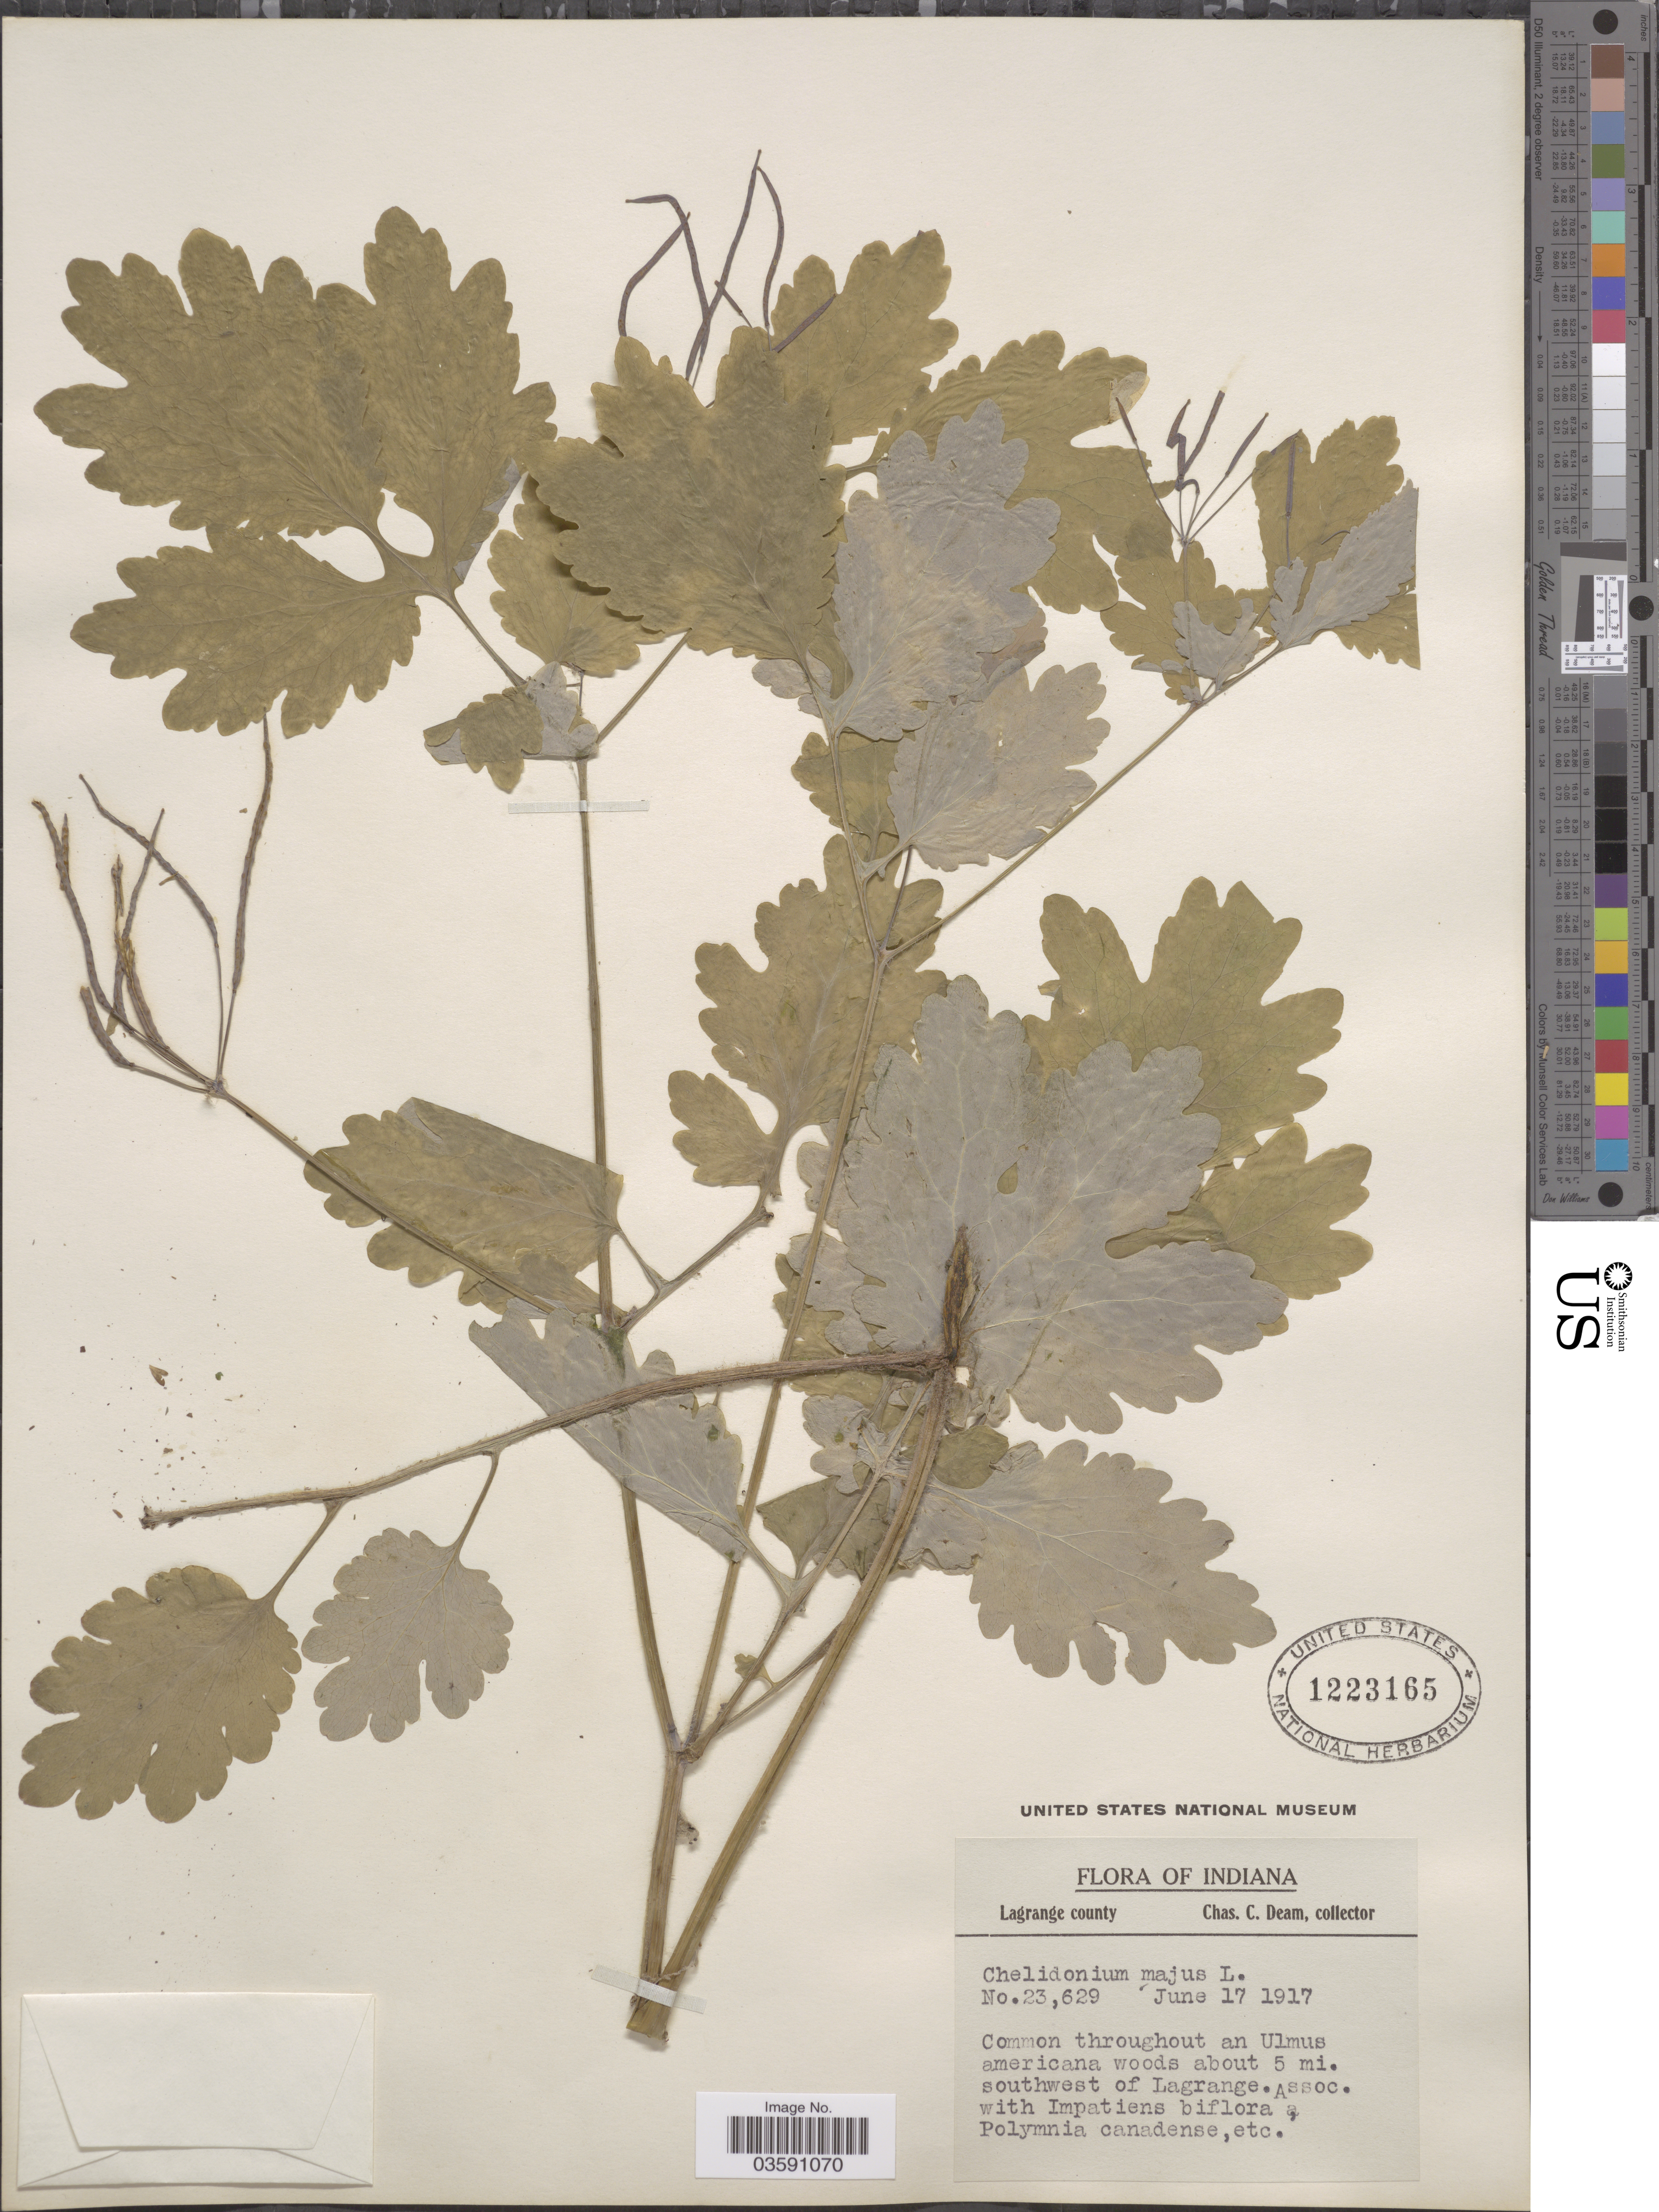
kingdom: Plantae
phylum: Tracheophyta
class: Magnoliopsida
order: Ranunculales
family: Papaveraceae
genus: Chelidonium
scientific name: Chelidonium majus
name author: L.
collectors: C. C. Deam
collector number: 23629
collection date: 1917-06-17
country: United States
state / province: Indiana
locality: About 5 mi. southwest of Lagrange. Lagrange county.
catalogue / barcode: US 1223165